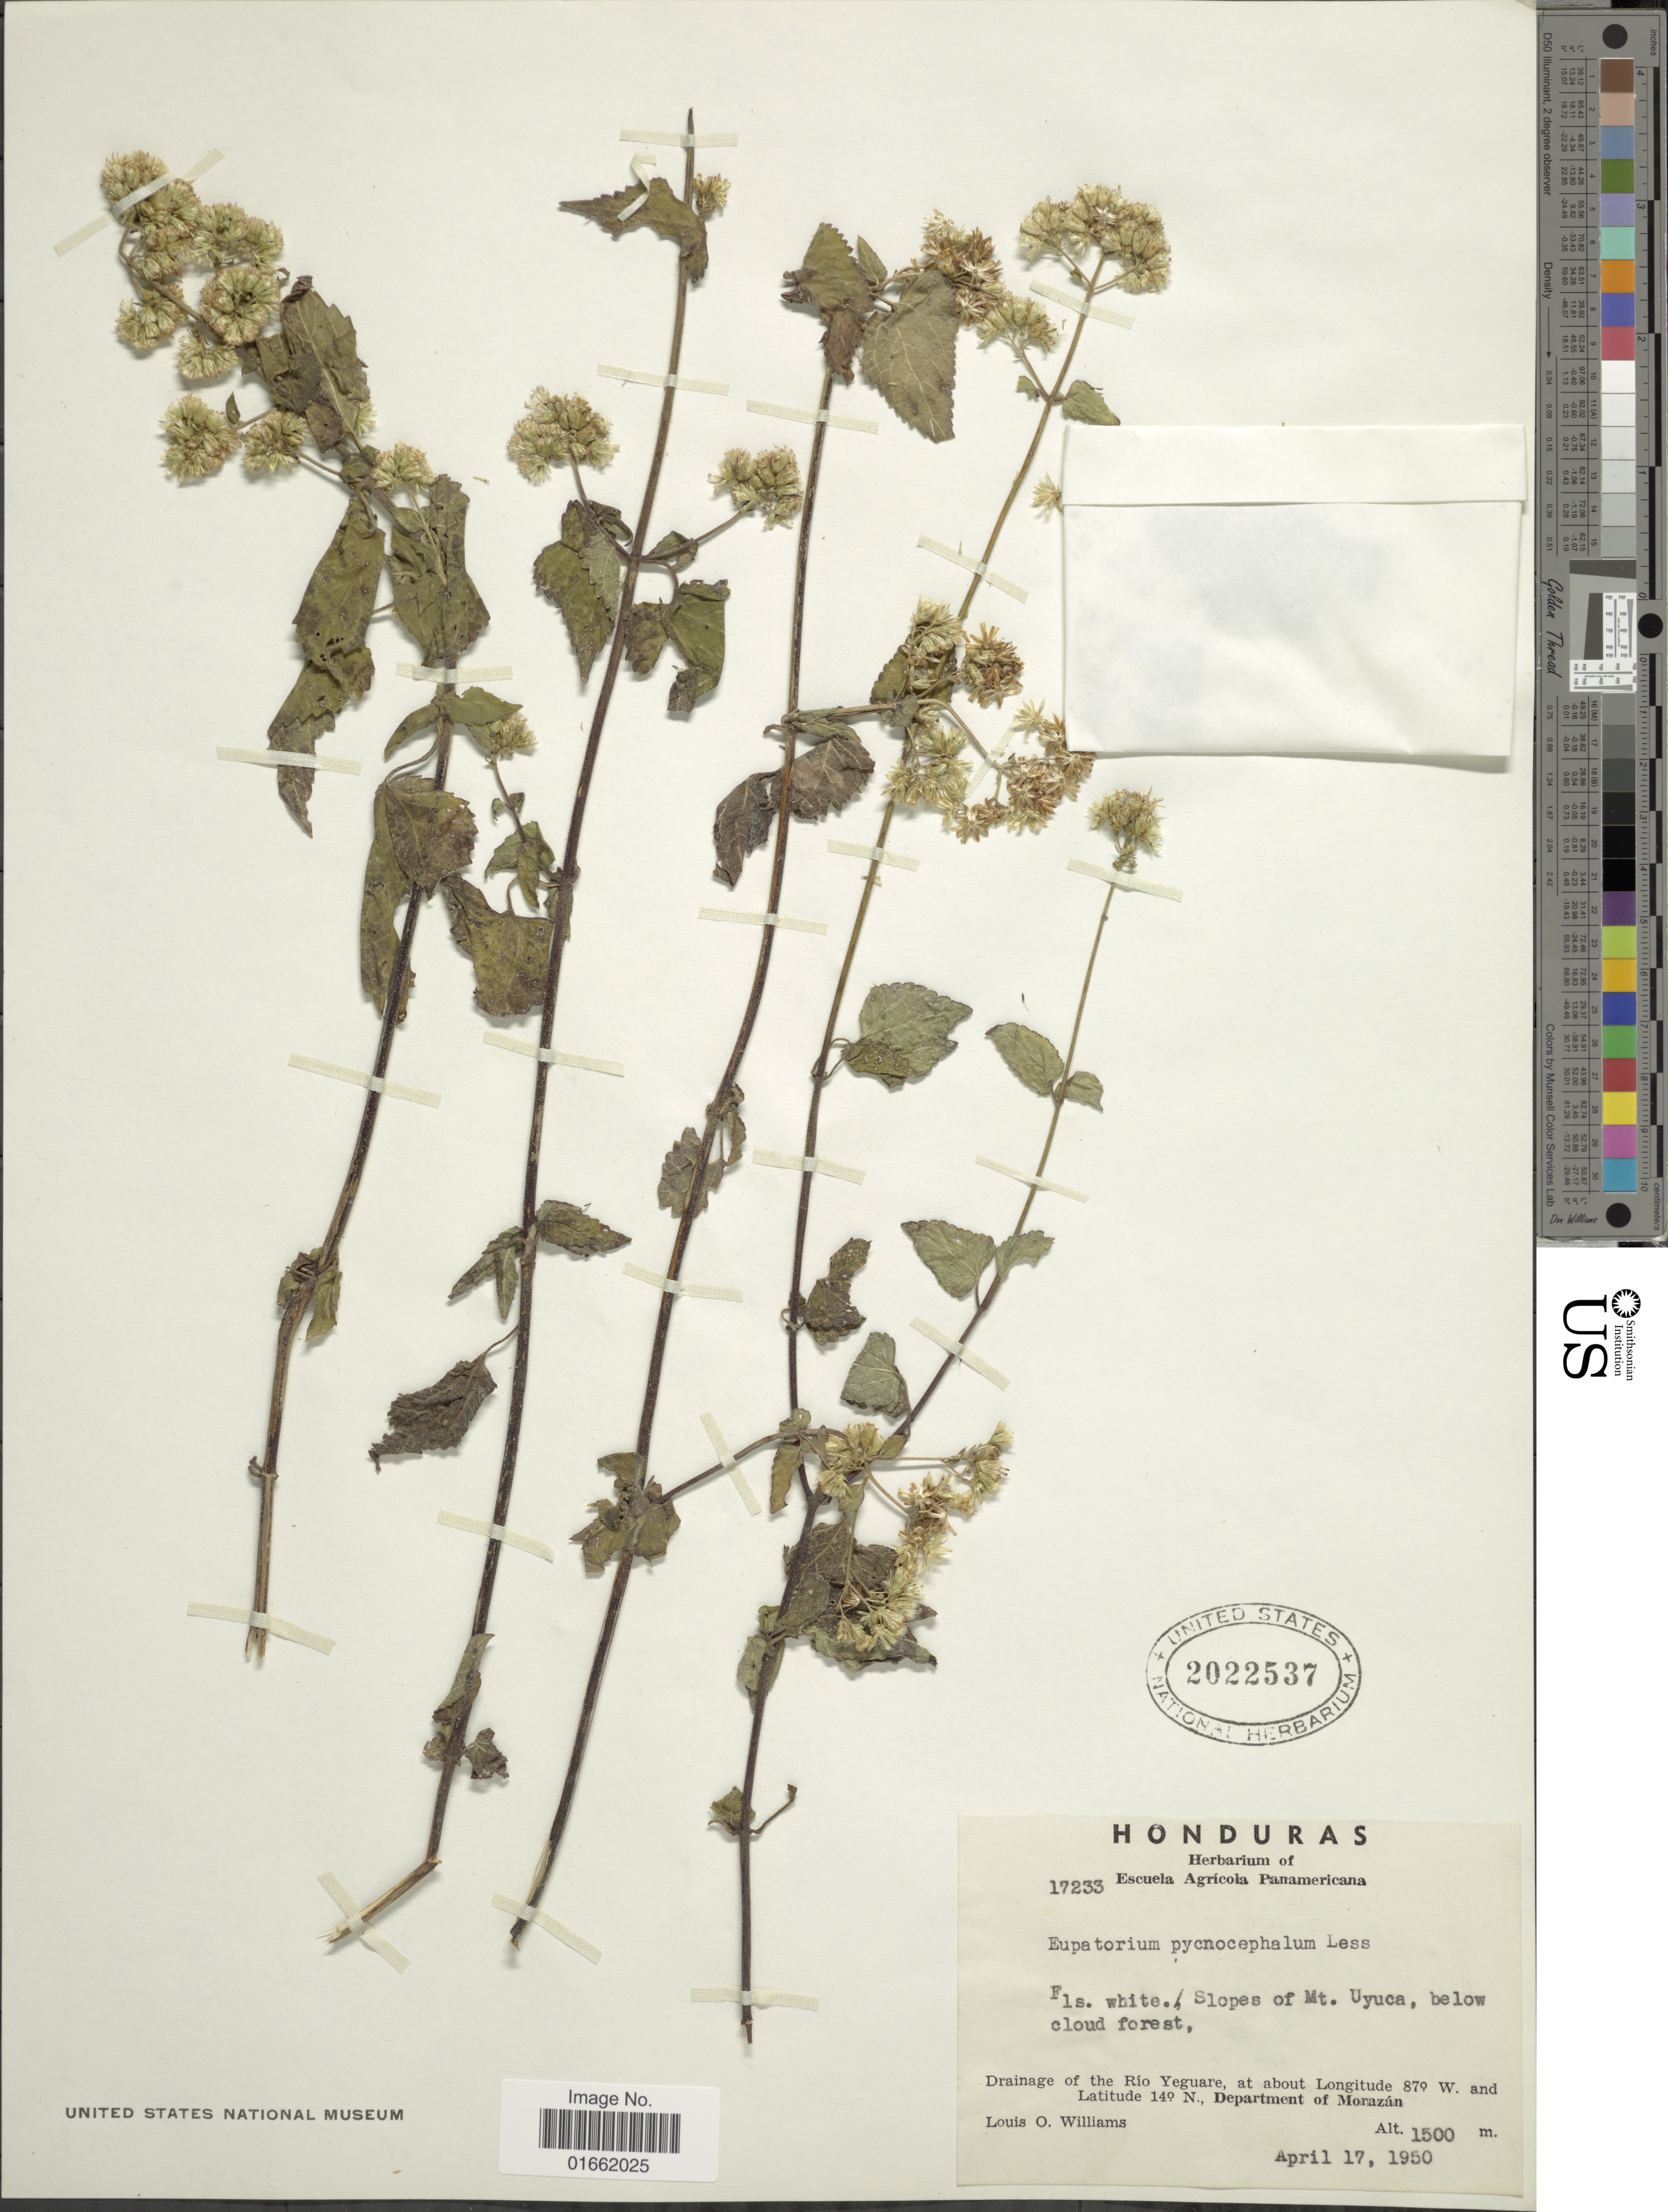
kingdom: Plantae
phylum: Tracheophyta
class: Magnoliopsida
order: Asterales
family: Asteraceae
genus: Fleischmannia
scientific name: Fleischmannia pycnocephaloides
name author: (B.L. Rob.) R.M. King & H. Rob.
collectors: L. O. Williams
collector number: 17233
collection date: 1950-04-17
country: Honduras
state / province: Fco. Morazán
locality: Drainage of the Rio Yeguare. Department of Morazán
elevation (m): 1500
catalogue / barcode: US 2022537